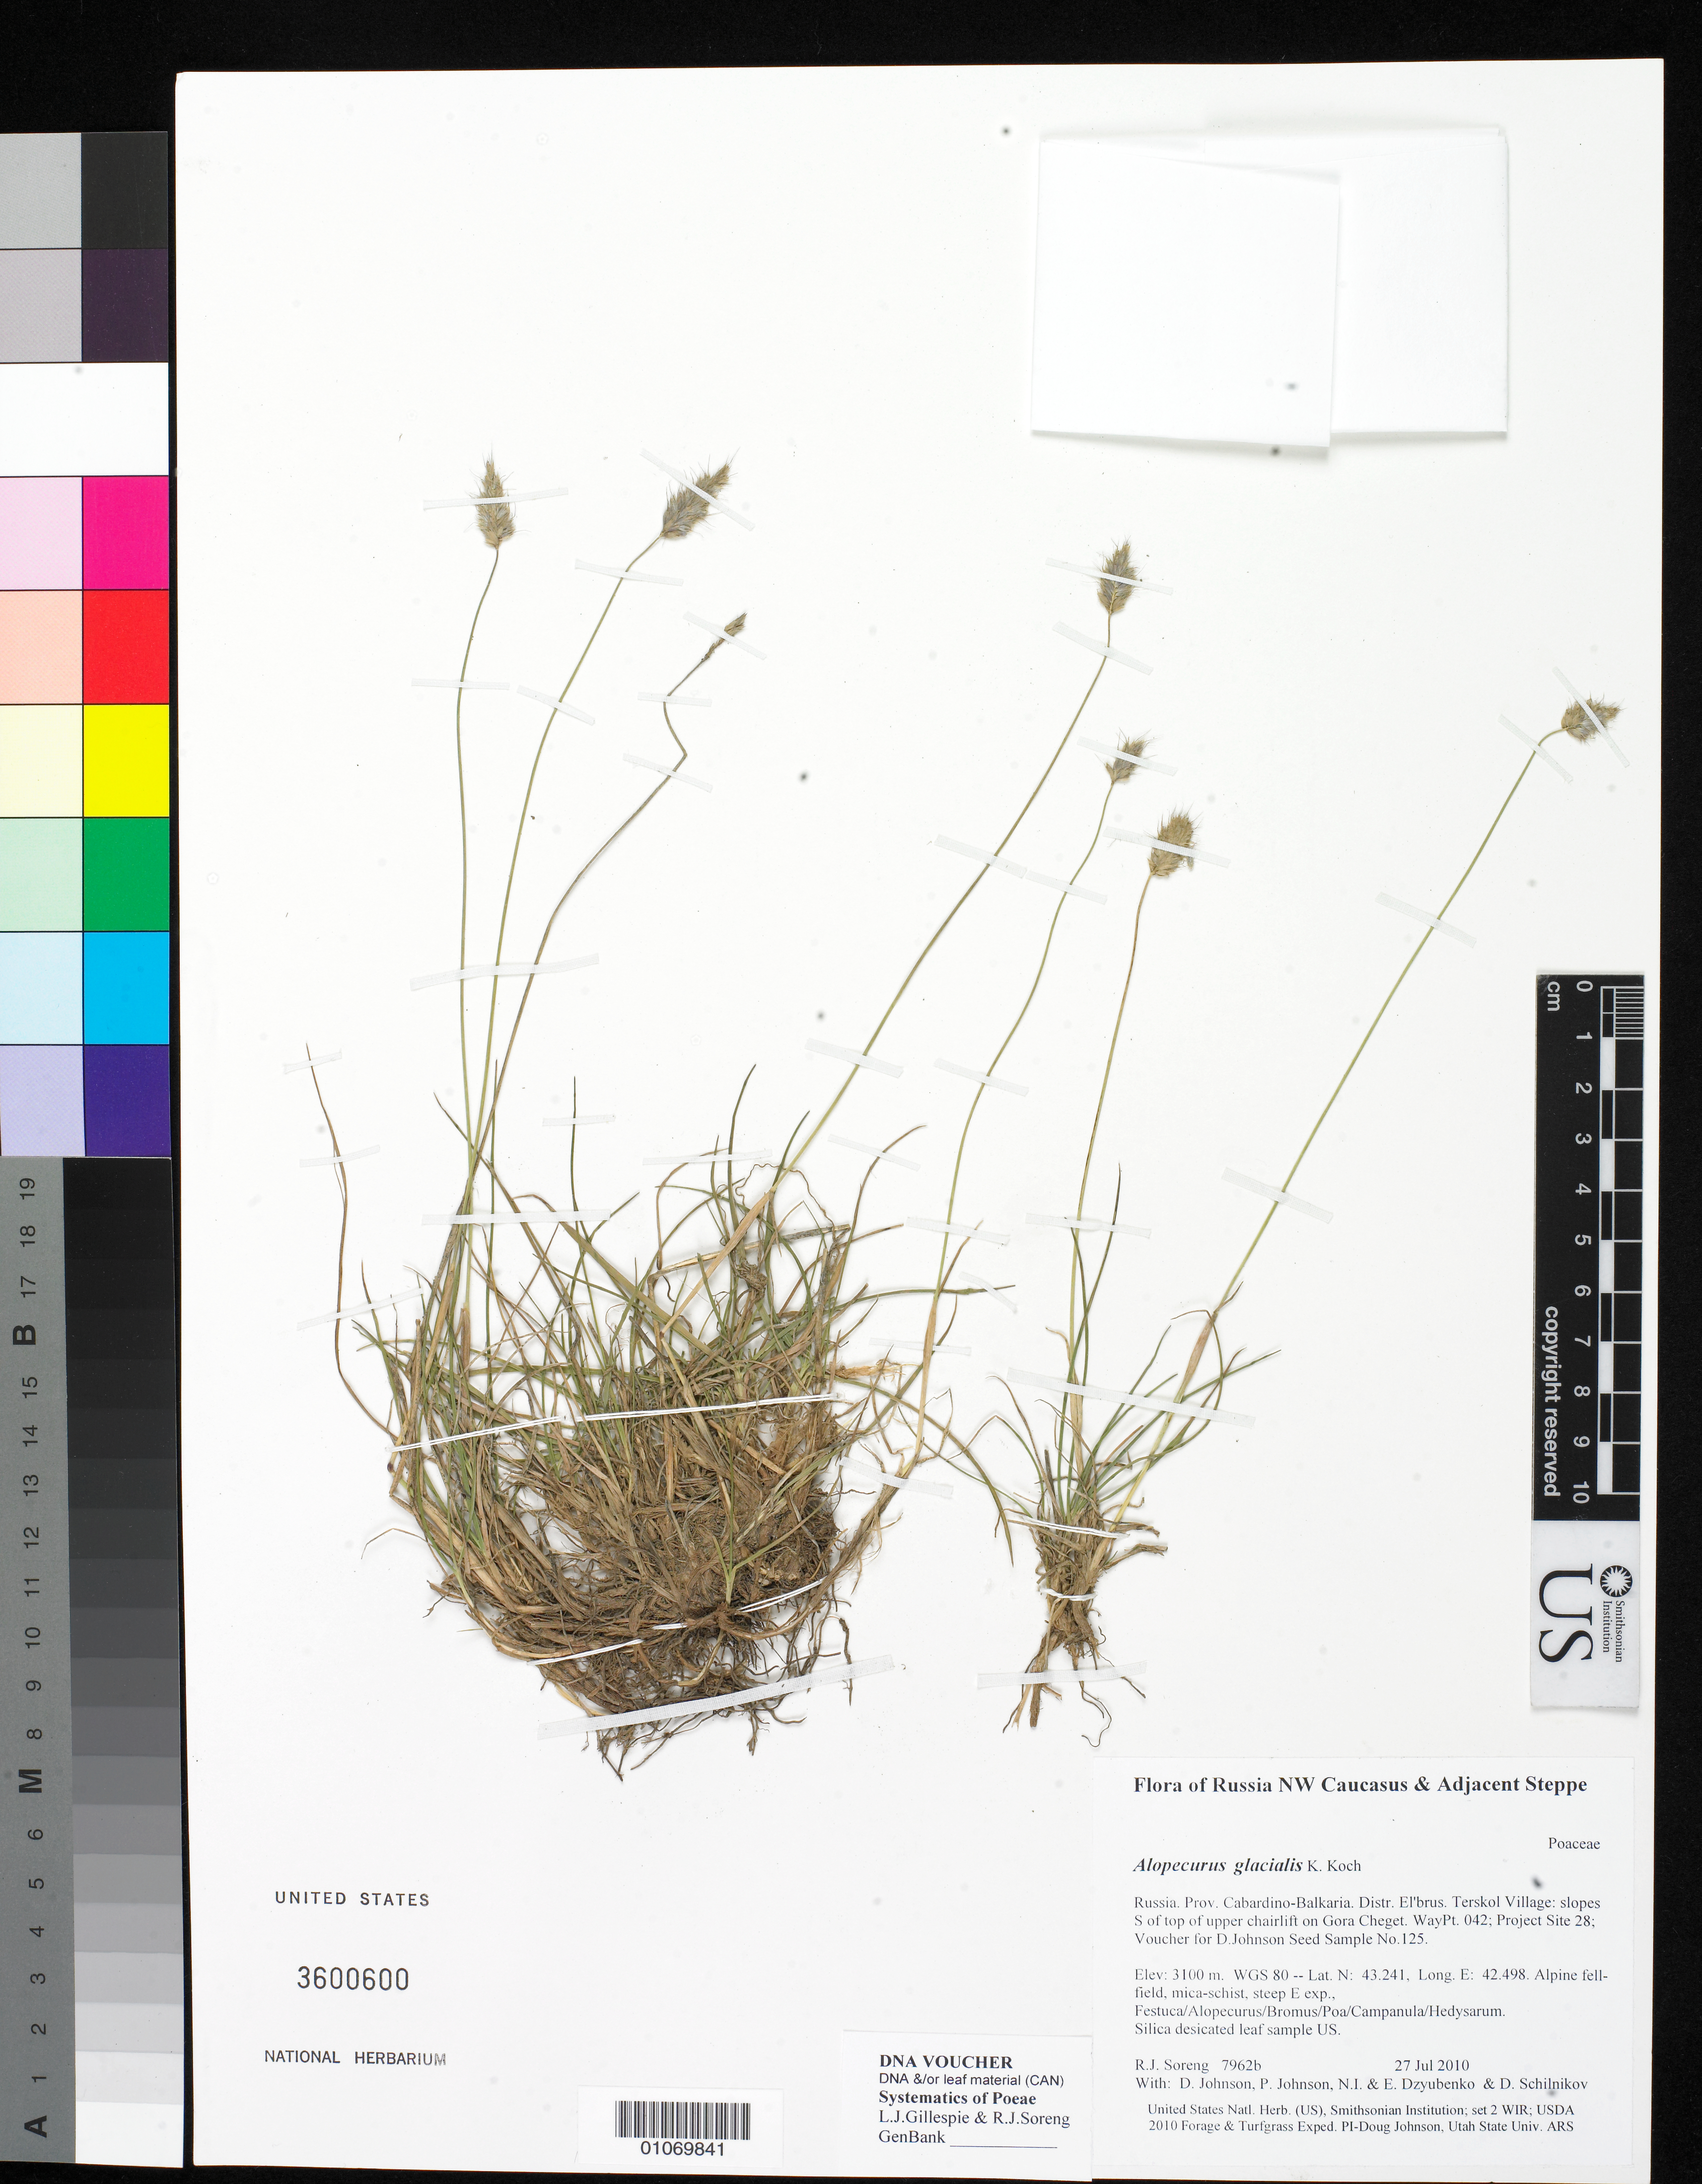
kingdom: Plantae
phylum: Tracheophyta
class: Liliopsida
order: Poales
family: Poaceae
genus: Alopecurus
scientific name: Alopecurus glacialis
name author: K. Koch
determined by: Soreng, Robert J., Research Associate (BOT), Smithsonian Institution - National Museum of Natural History (UNITED STATES)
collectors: R. J. Soreng, D. Johnson, P. Johnson, N. Dzyubenko, E. Dzyubenko & D. Schilnikov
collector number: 7962-b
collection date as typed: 27 Jul 2010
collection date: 2010-07-27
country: Russian Federation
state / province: Kabardino-Balkar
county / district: El'brus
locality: Terskol Village: slopes S of top of upper chairlift on Gora Cheget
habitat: Alpine fell-field, mica-schist, steep E exp., Festuca/Alopecurus/Bromus/Poa/Campanula/Hedysarum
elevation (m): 3100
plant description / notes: US, WIR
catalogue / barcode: US 3600600